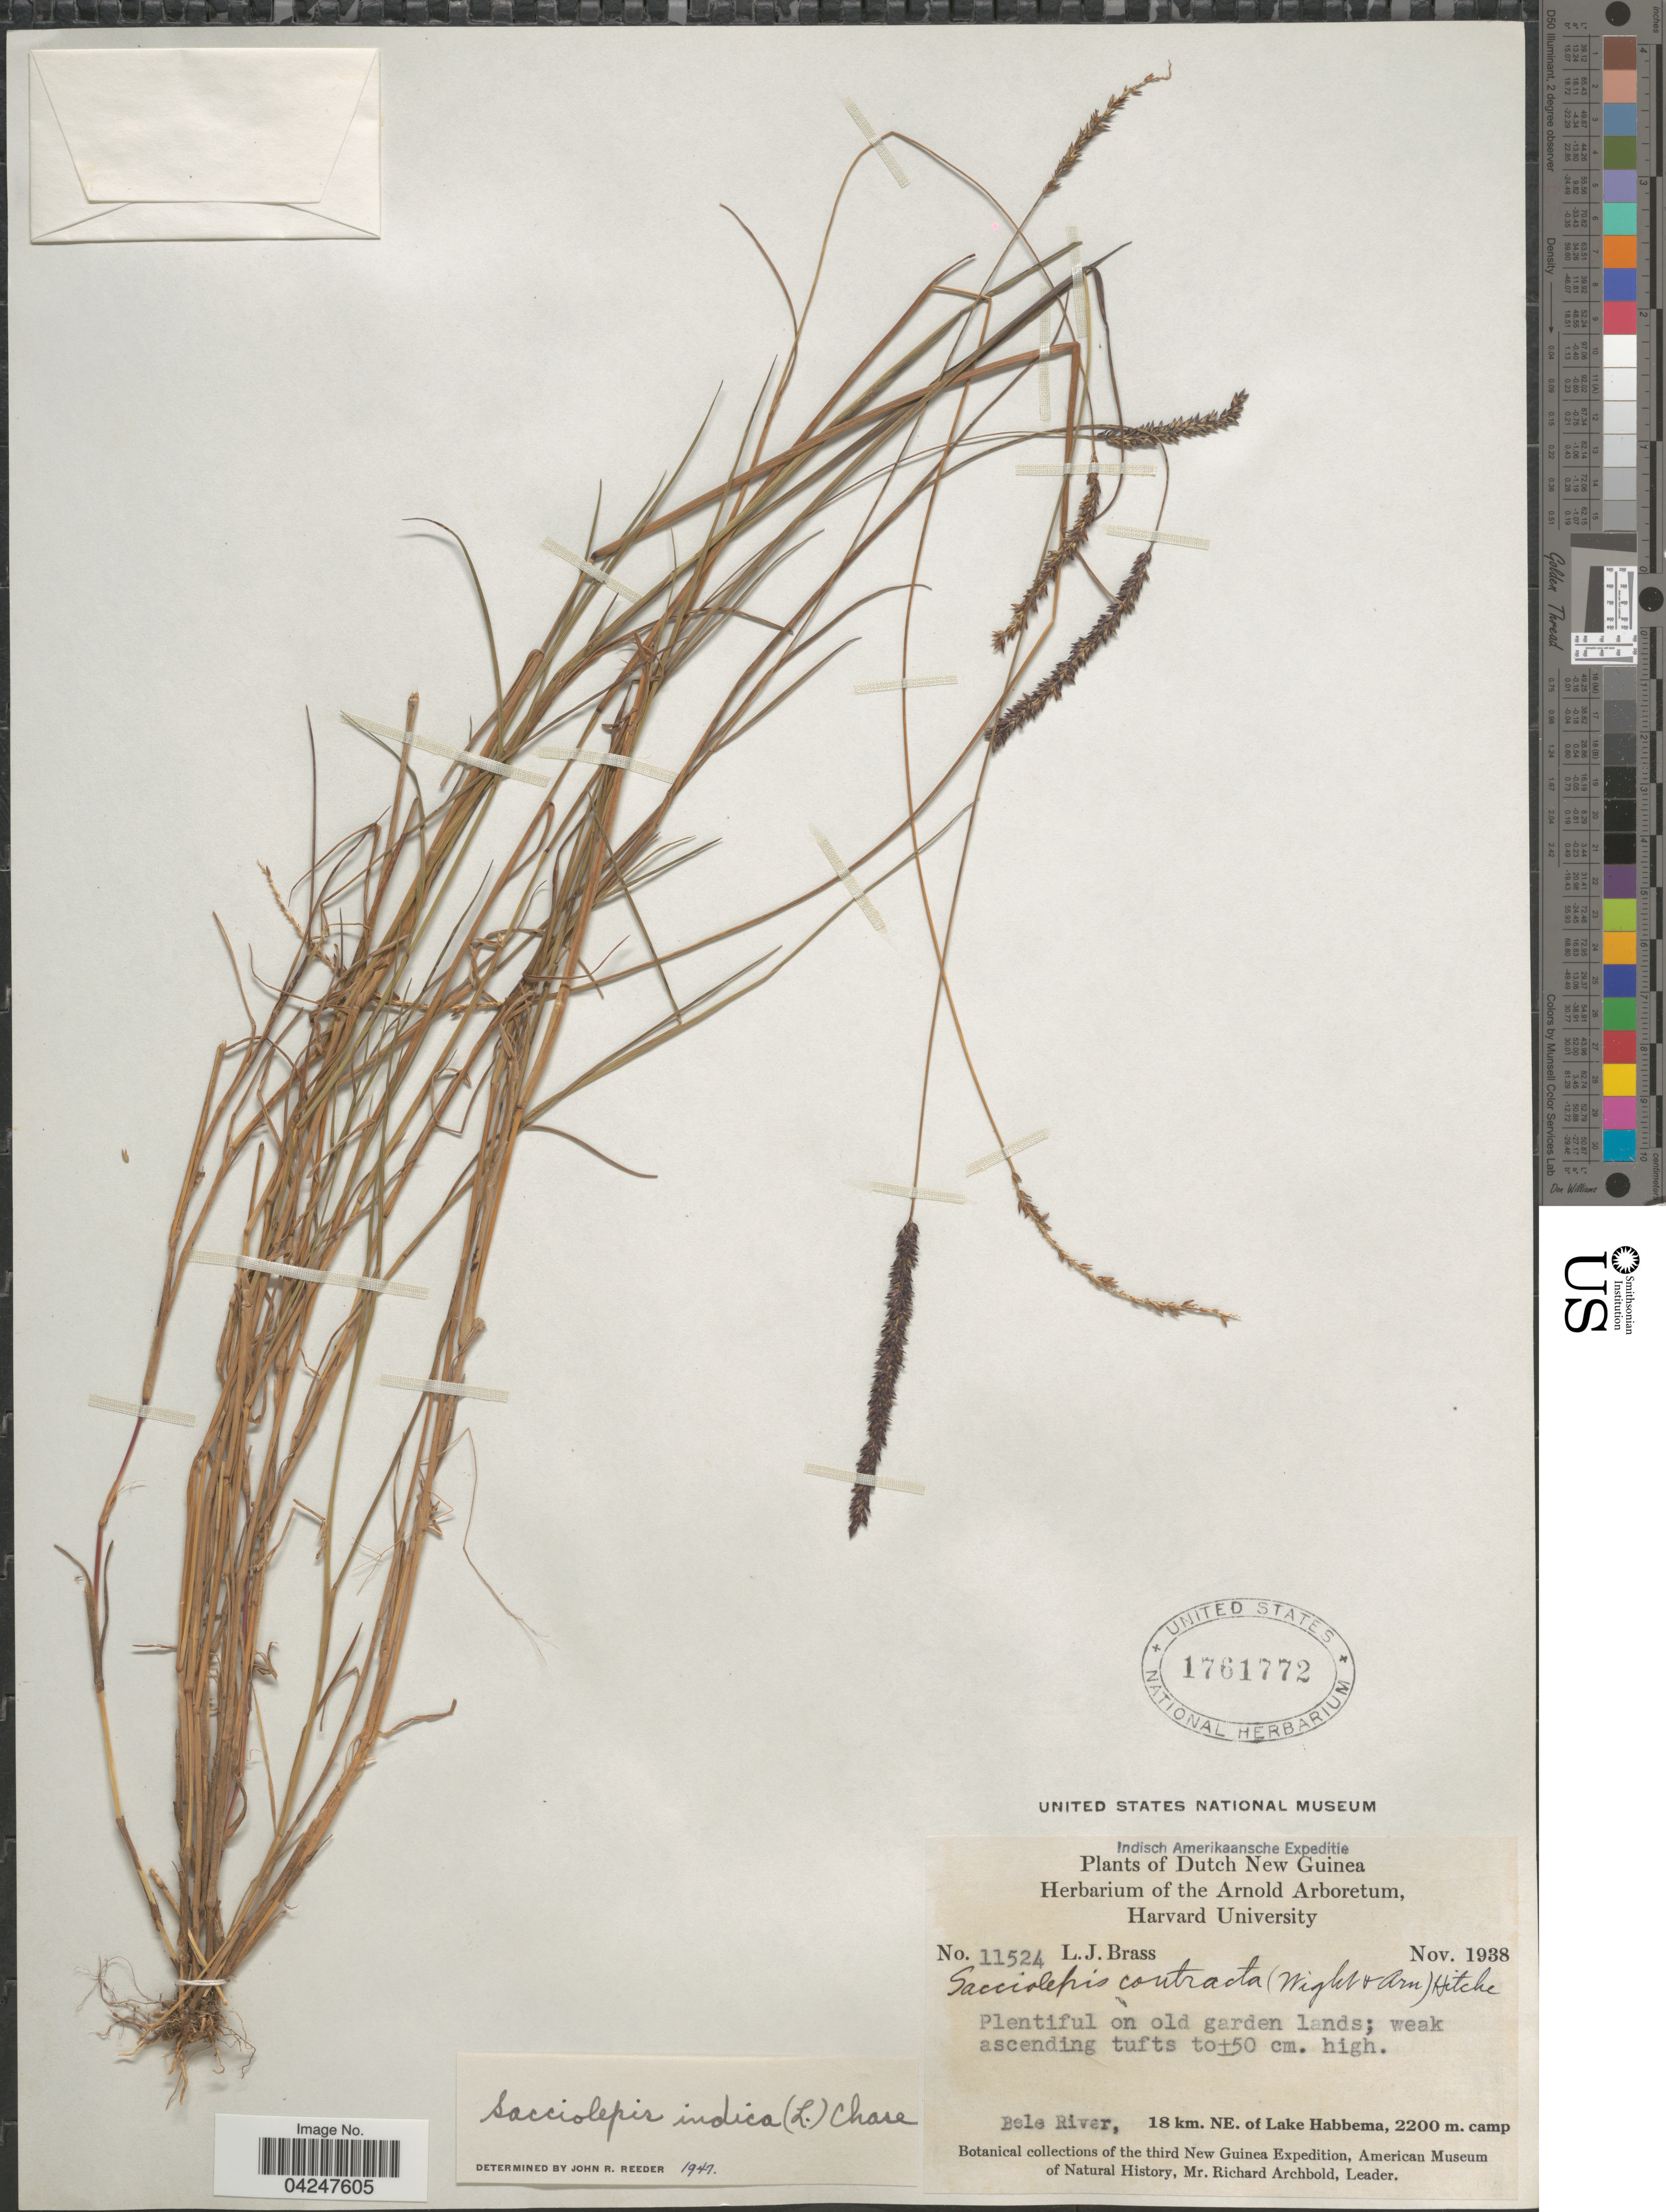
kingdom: Plantae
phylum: Tracheophyta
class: Liliopsida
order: Poales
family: Poaceae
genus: Sacciolepis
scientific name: Sacciolepis indica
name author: (L.) Chase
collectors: L. J. Brass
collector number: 11524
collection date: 1938-11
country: Indonesia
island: New Guinea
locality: Indisch Amerikaansche Expeditie. Dutch New Guinea. Bele River, 18 km. NE. of Lake Habbema.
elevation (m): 2200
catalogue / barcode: US 1761772